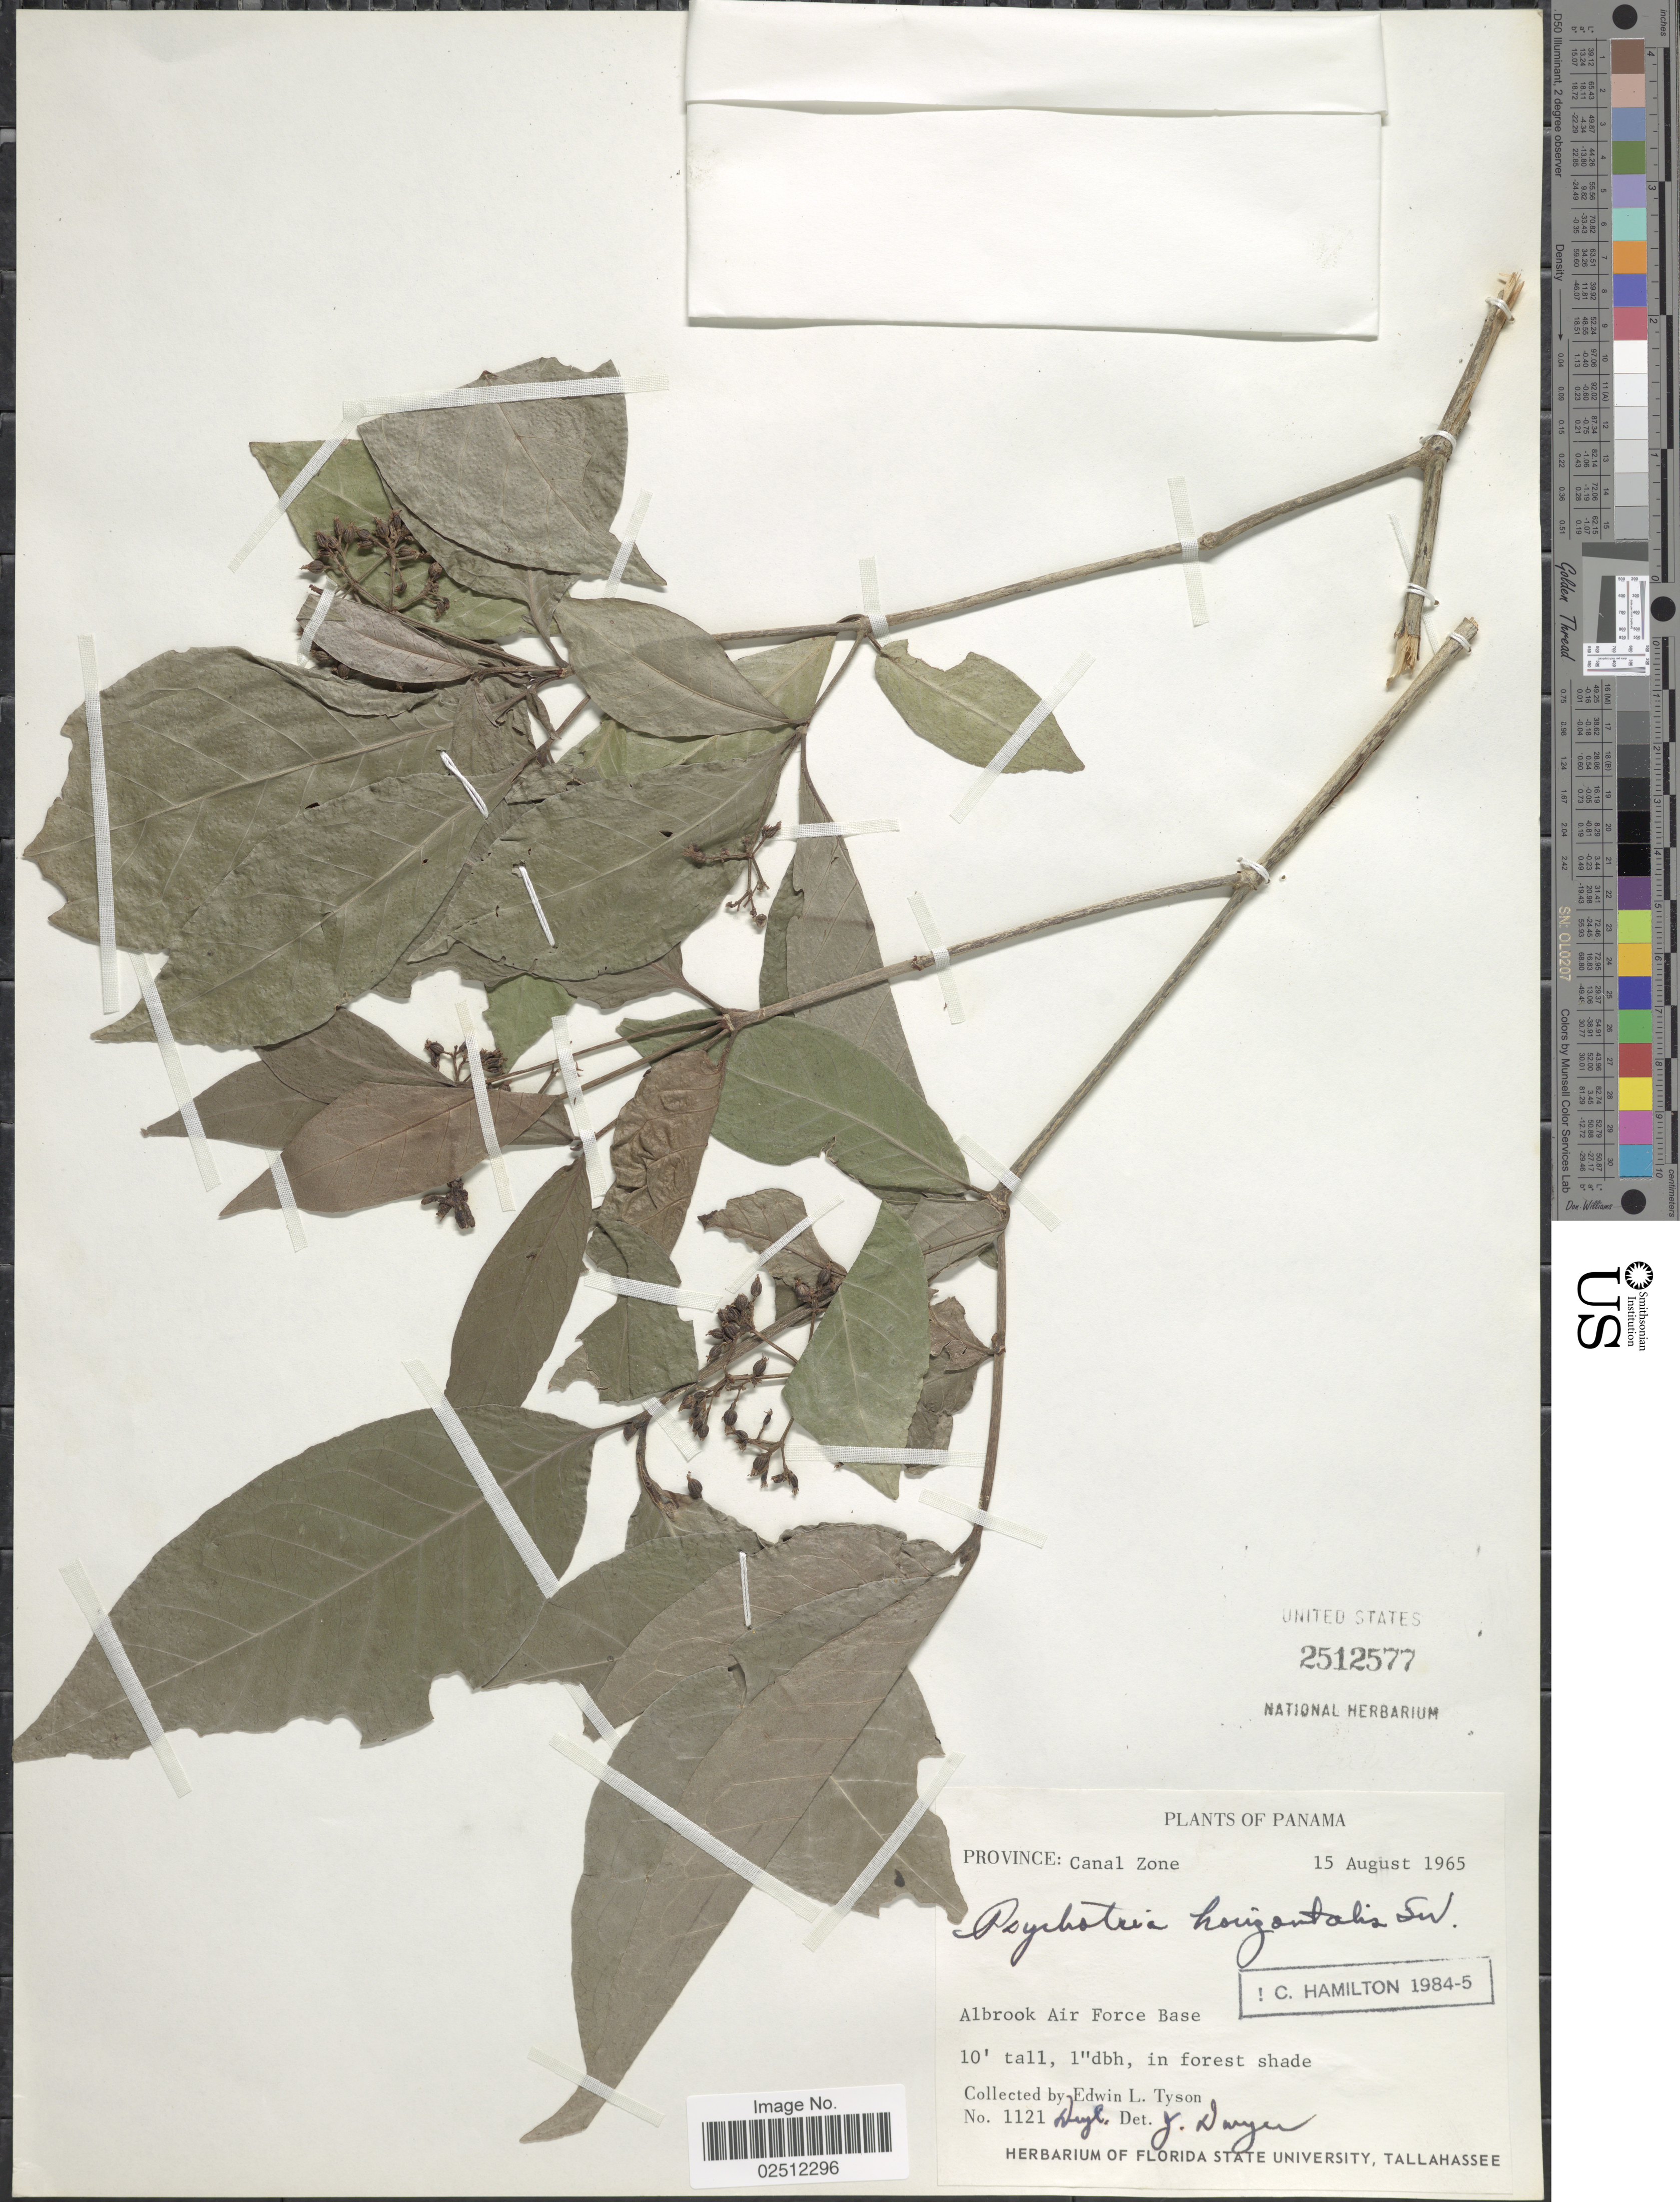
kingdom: Plantae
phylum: Tracheophyta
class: Magnoliopsida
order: Gentianales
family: Rubiaceae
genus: Psychotria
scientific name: Psychotria horizontalis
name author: Sw.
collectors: E. L. Tyson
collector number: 1121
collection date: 1965-08-15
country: Panama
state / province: Colón / Panamá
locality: Province: Canal Zone, Albrook Air Force Base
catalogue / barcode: US 2512577